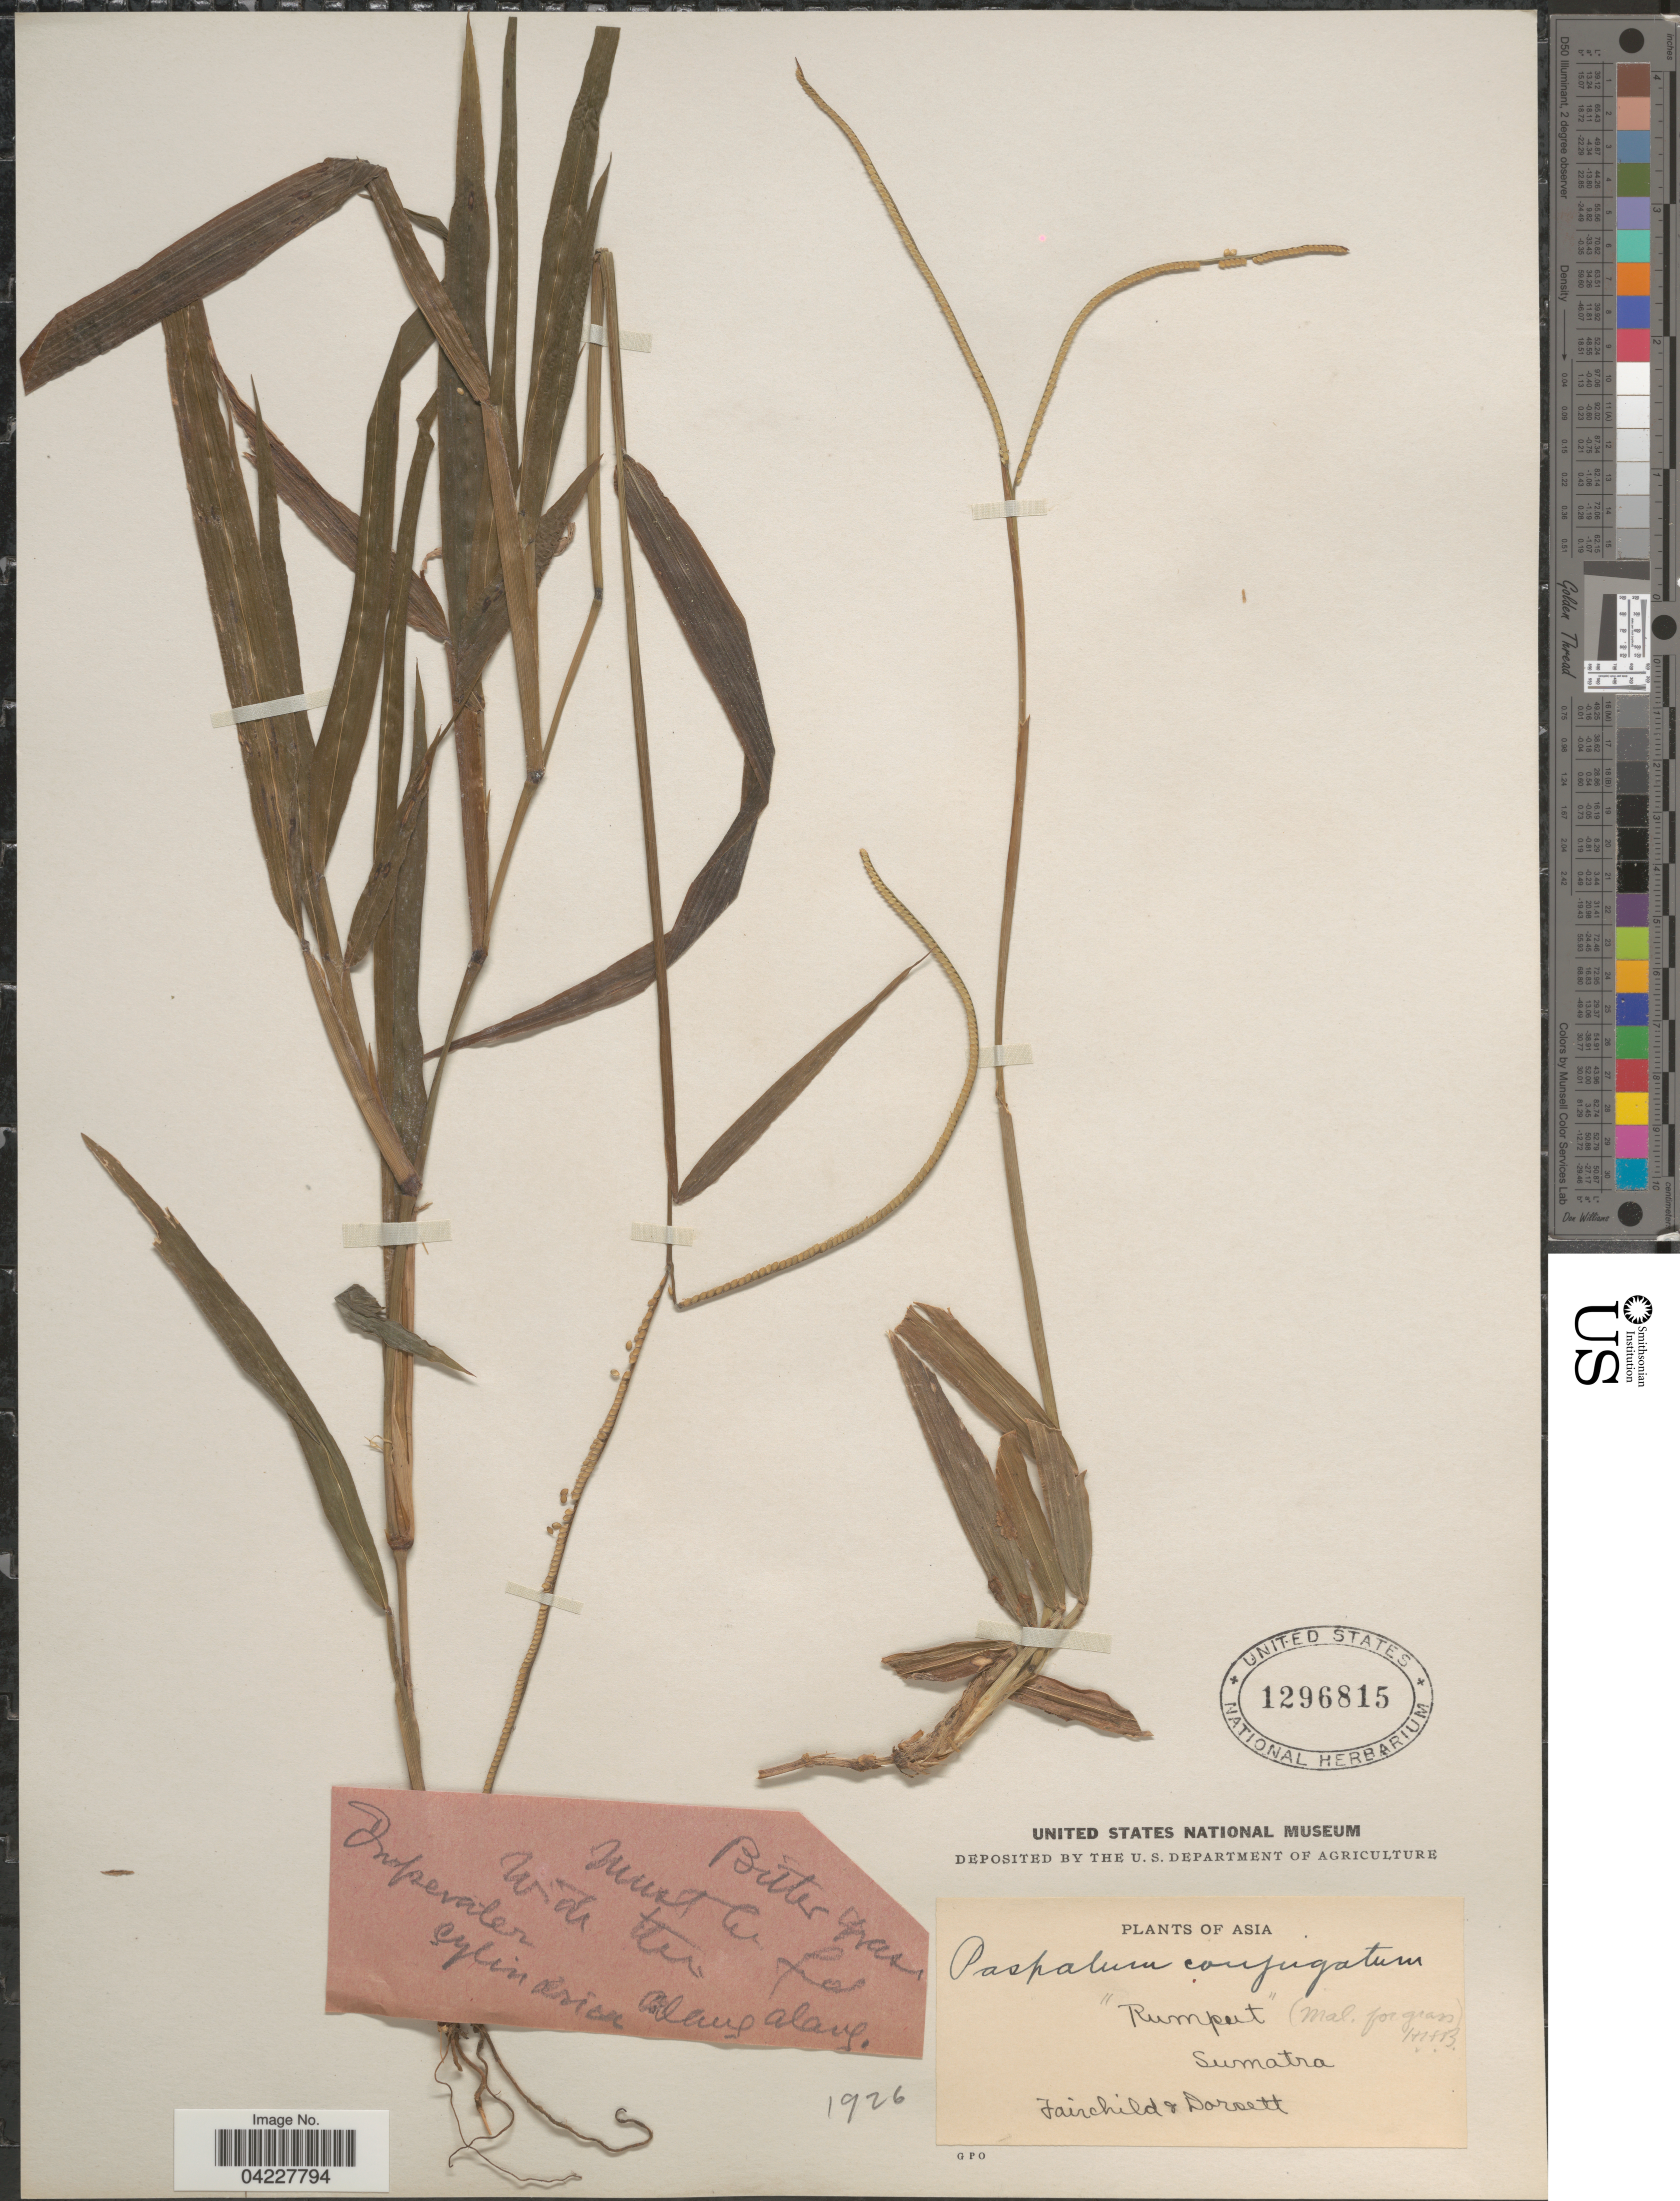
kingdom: Plantae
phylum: Tracheophyta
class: Liliopsida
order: Poales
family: Poaceae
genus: Paspalum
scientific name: Paspalum conjugatum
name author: P.J. Bergius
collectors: -. Fairchild & -- Dorsett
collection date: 1926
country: Indonesia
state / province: Sumatra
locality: Rumput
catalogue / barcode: US 1296815